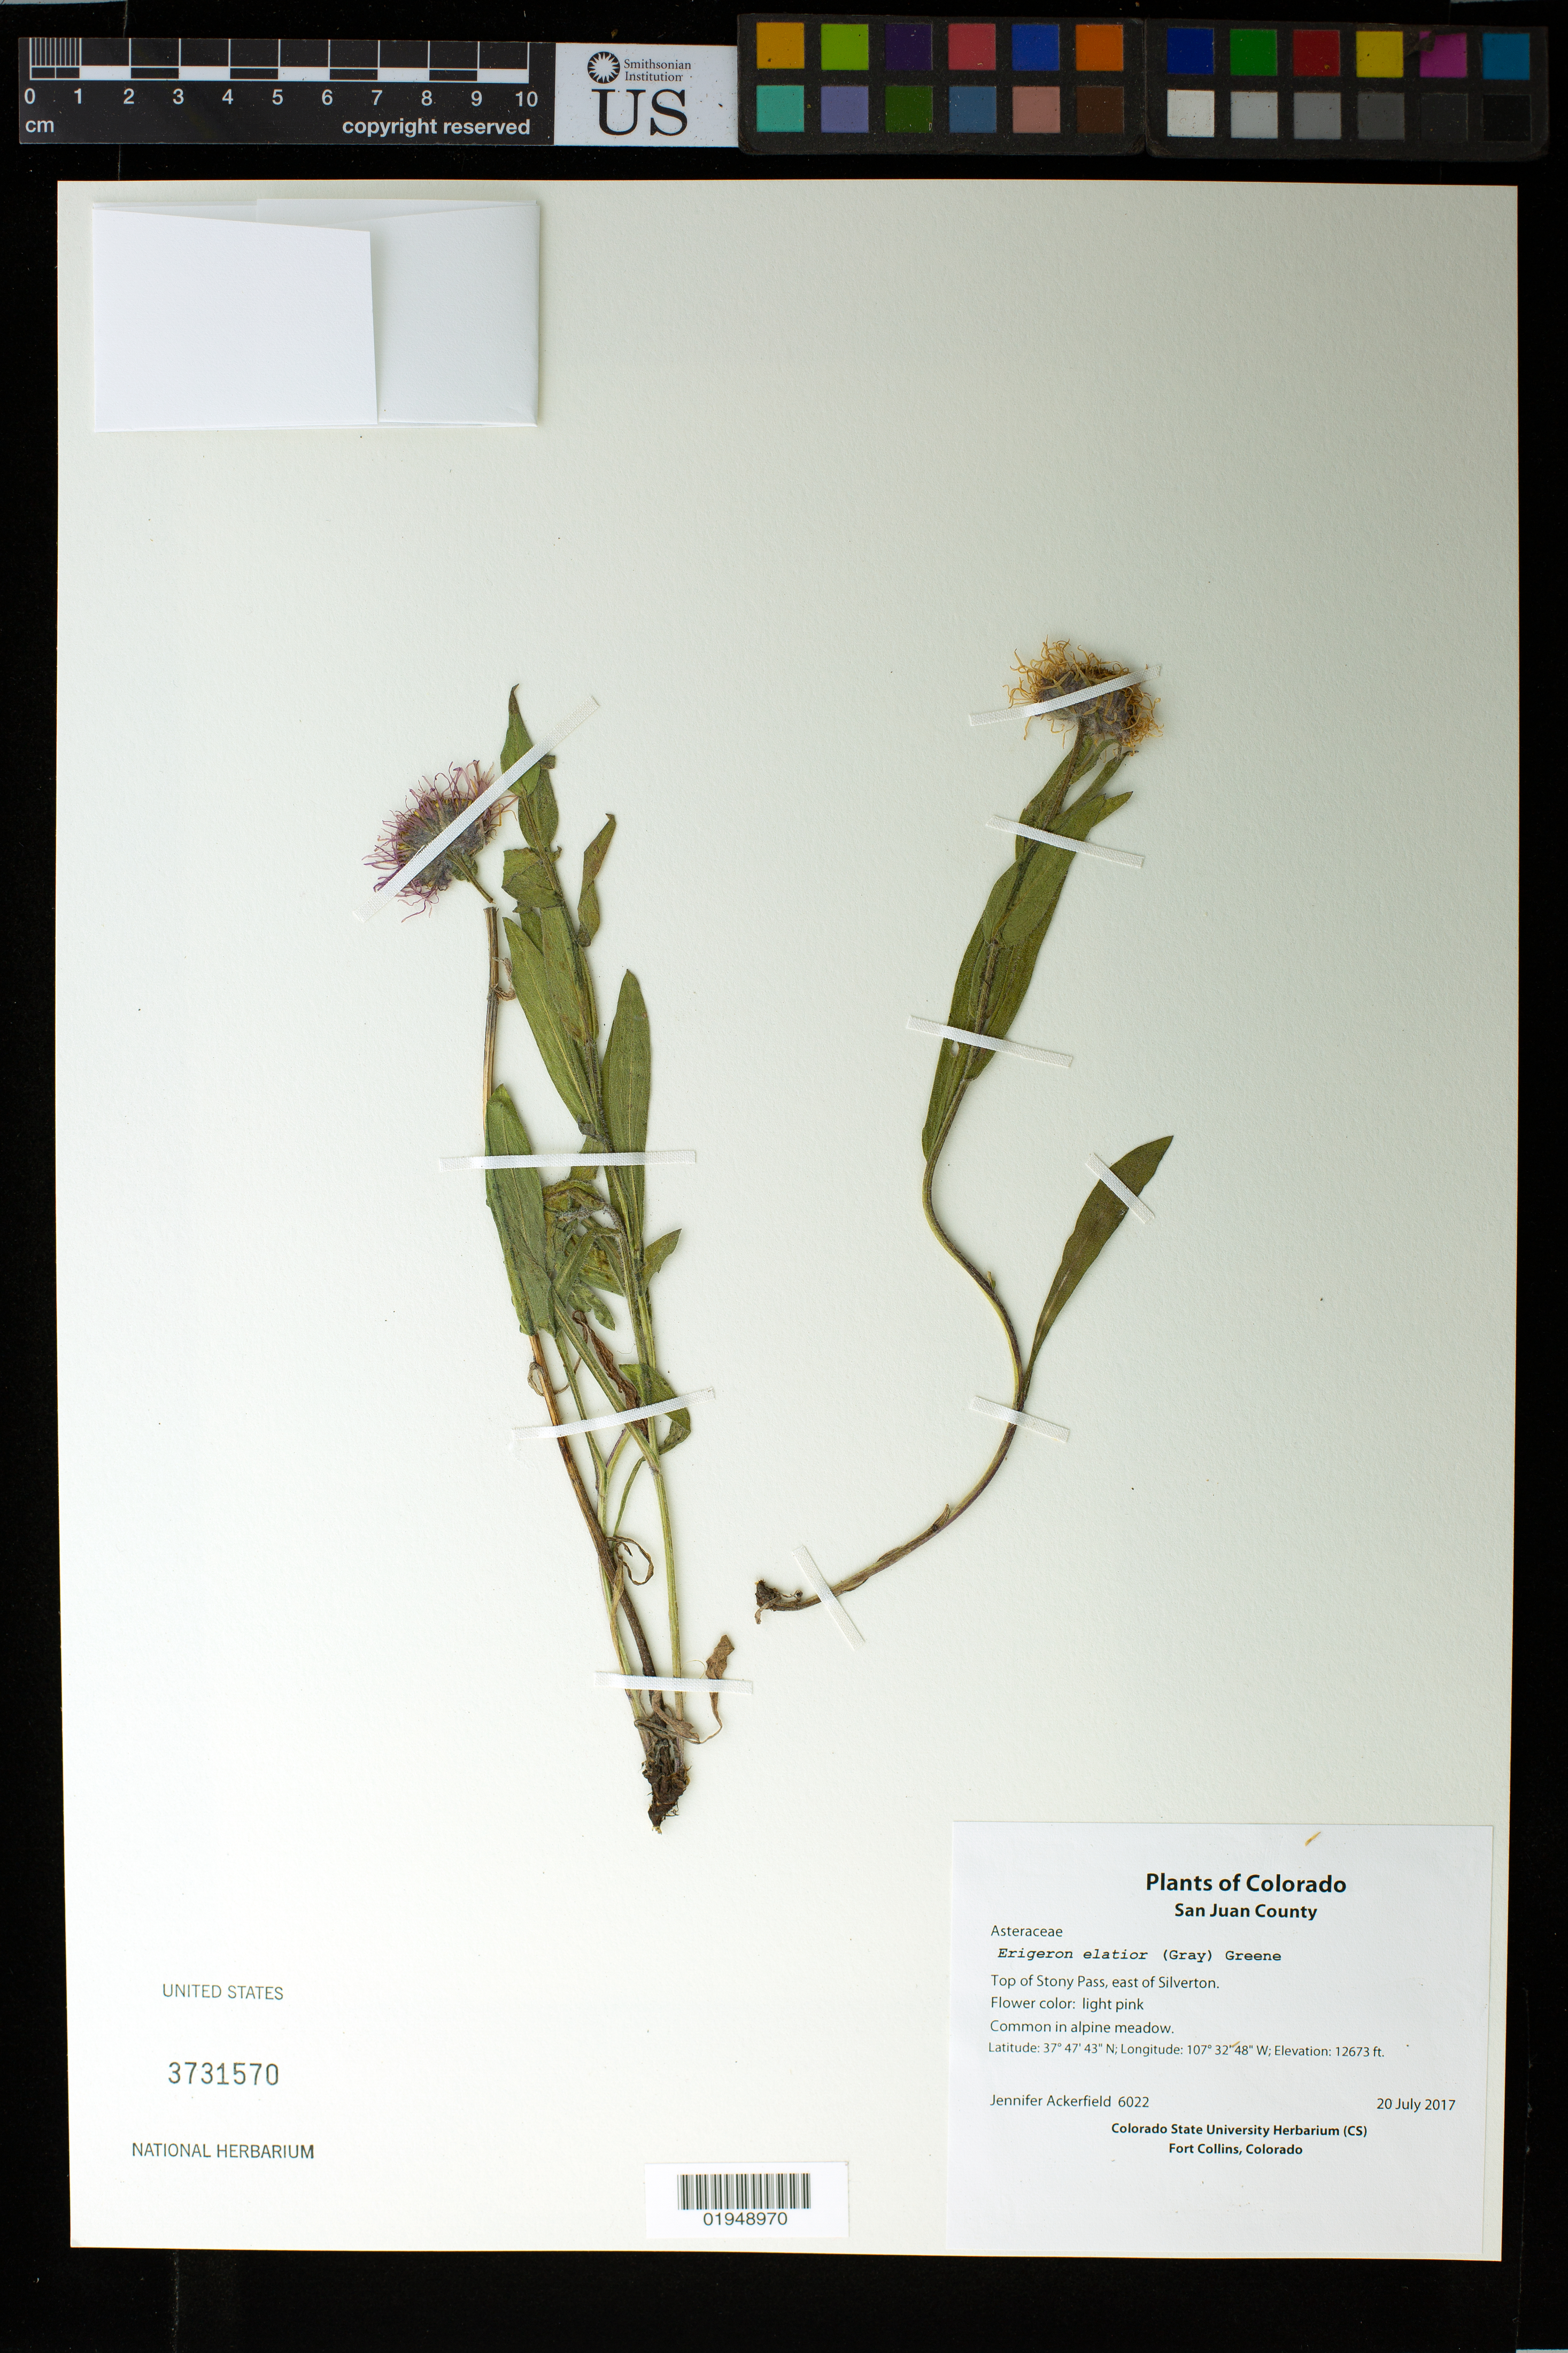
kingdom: Plantae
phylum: Tracheophyta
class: Magnoliopsida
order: Asterales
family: Asteraceae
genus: Erigeron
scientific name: Erigeron elatior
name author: (A. Gray) Greene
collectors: J. Ackerfield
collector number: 6022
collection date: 2017-07-20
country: United States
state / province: Colorado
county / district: San Juan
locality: East of Silverton, top of Stony Pass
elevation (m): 3863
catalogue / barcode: US 3731570